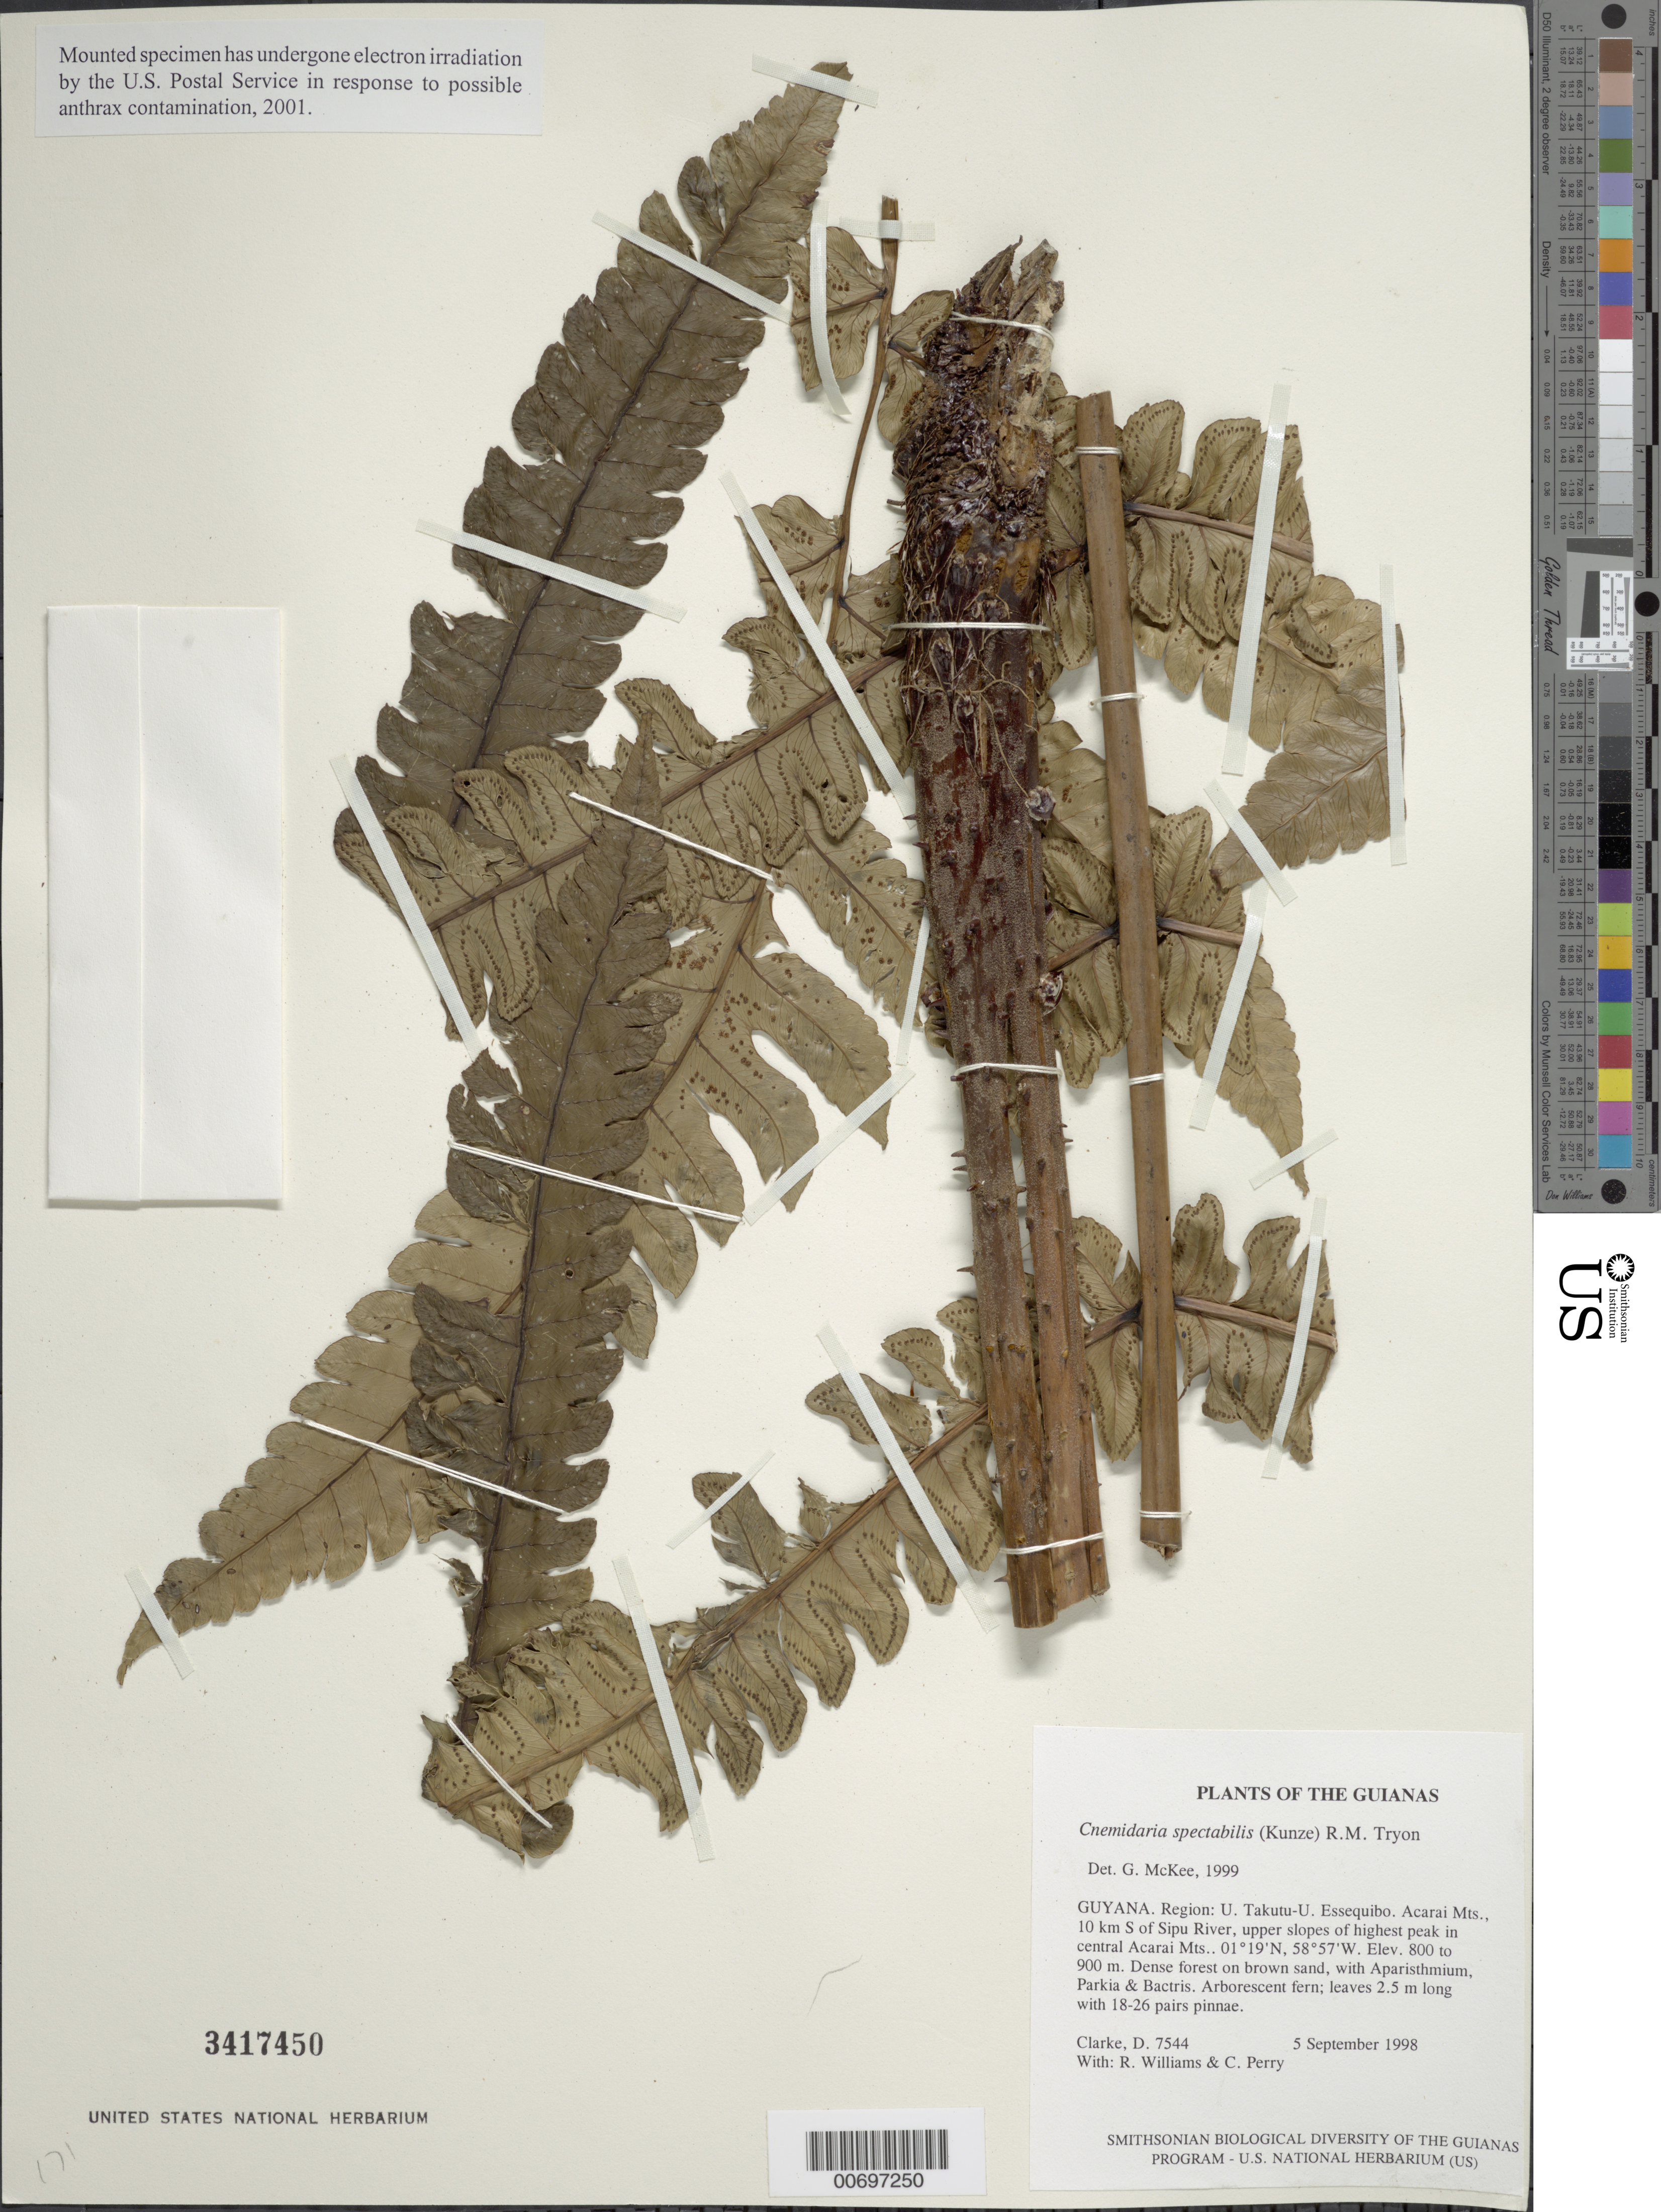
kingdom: Plantae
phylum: Tracheophyta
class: Polypodiopsida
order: Cyatheales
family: Cyatheaceae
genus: Cyathea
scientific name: Cyathea spectabilis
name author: (Kunze) Domin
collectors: H. D. Clarke, R. Williams & C. Perry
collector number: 7544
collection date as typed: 5 September 1998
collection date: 1998-09-05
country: Guyana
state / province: U. Takutu-U. Essequibo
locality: Acarai Mts., 10 km S of Sipu River, upper slopes of highest peak in central Acarai Mts.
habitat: Dense forest on brown sand, with Aparisthmium, Parkia & Bactris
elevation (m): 800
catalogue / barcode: US 3417450